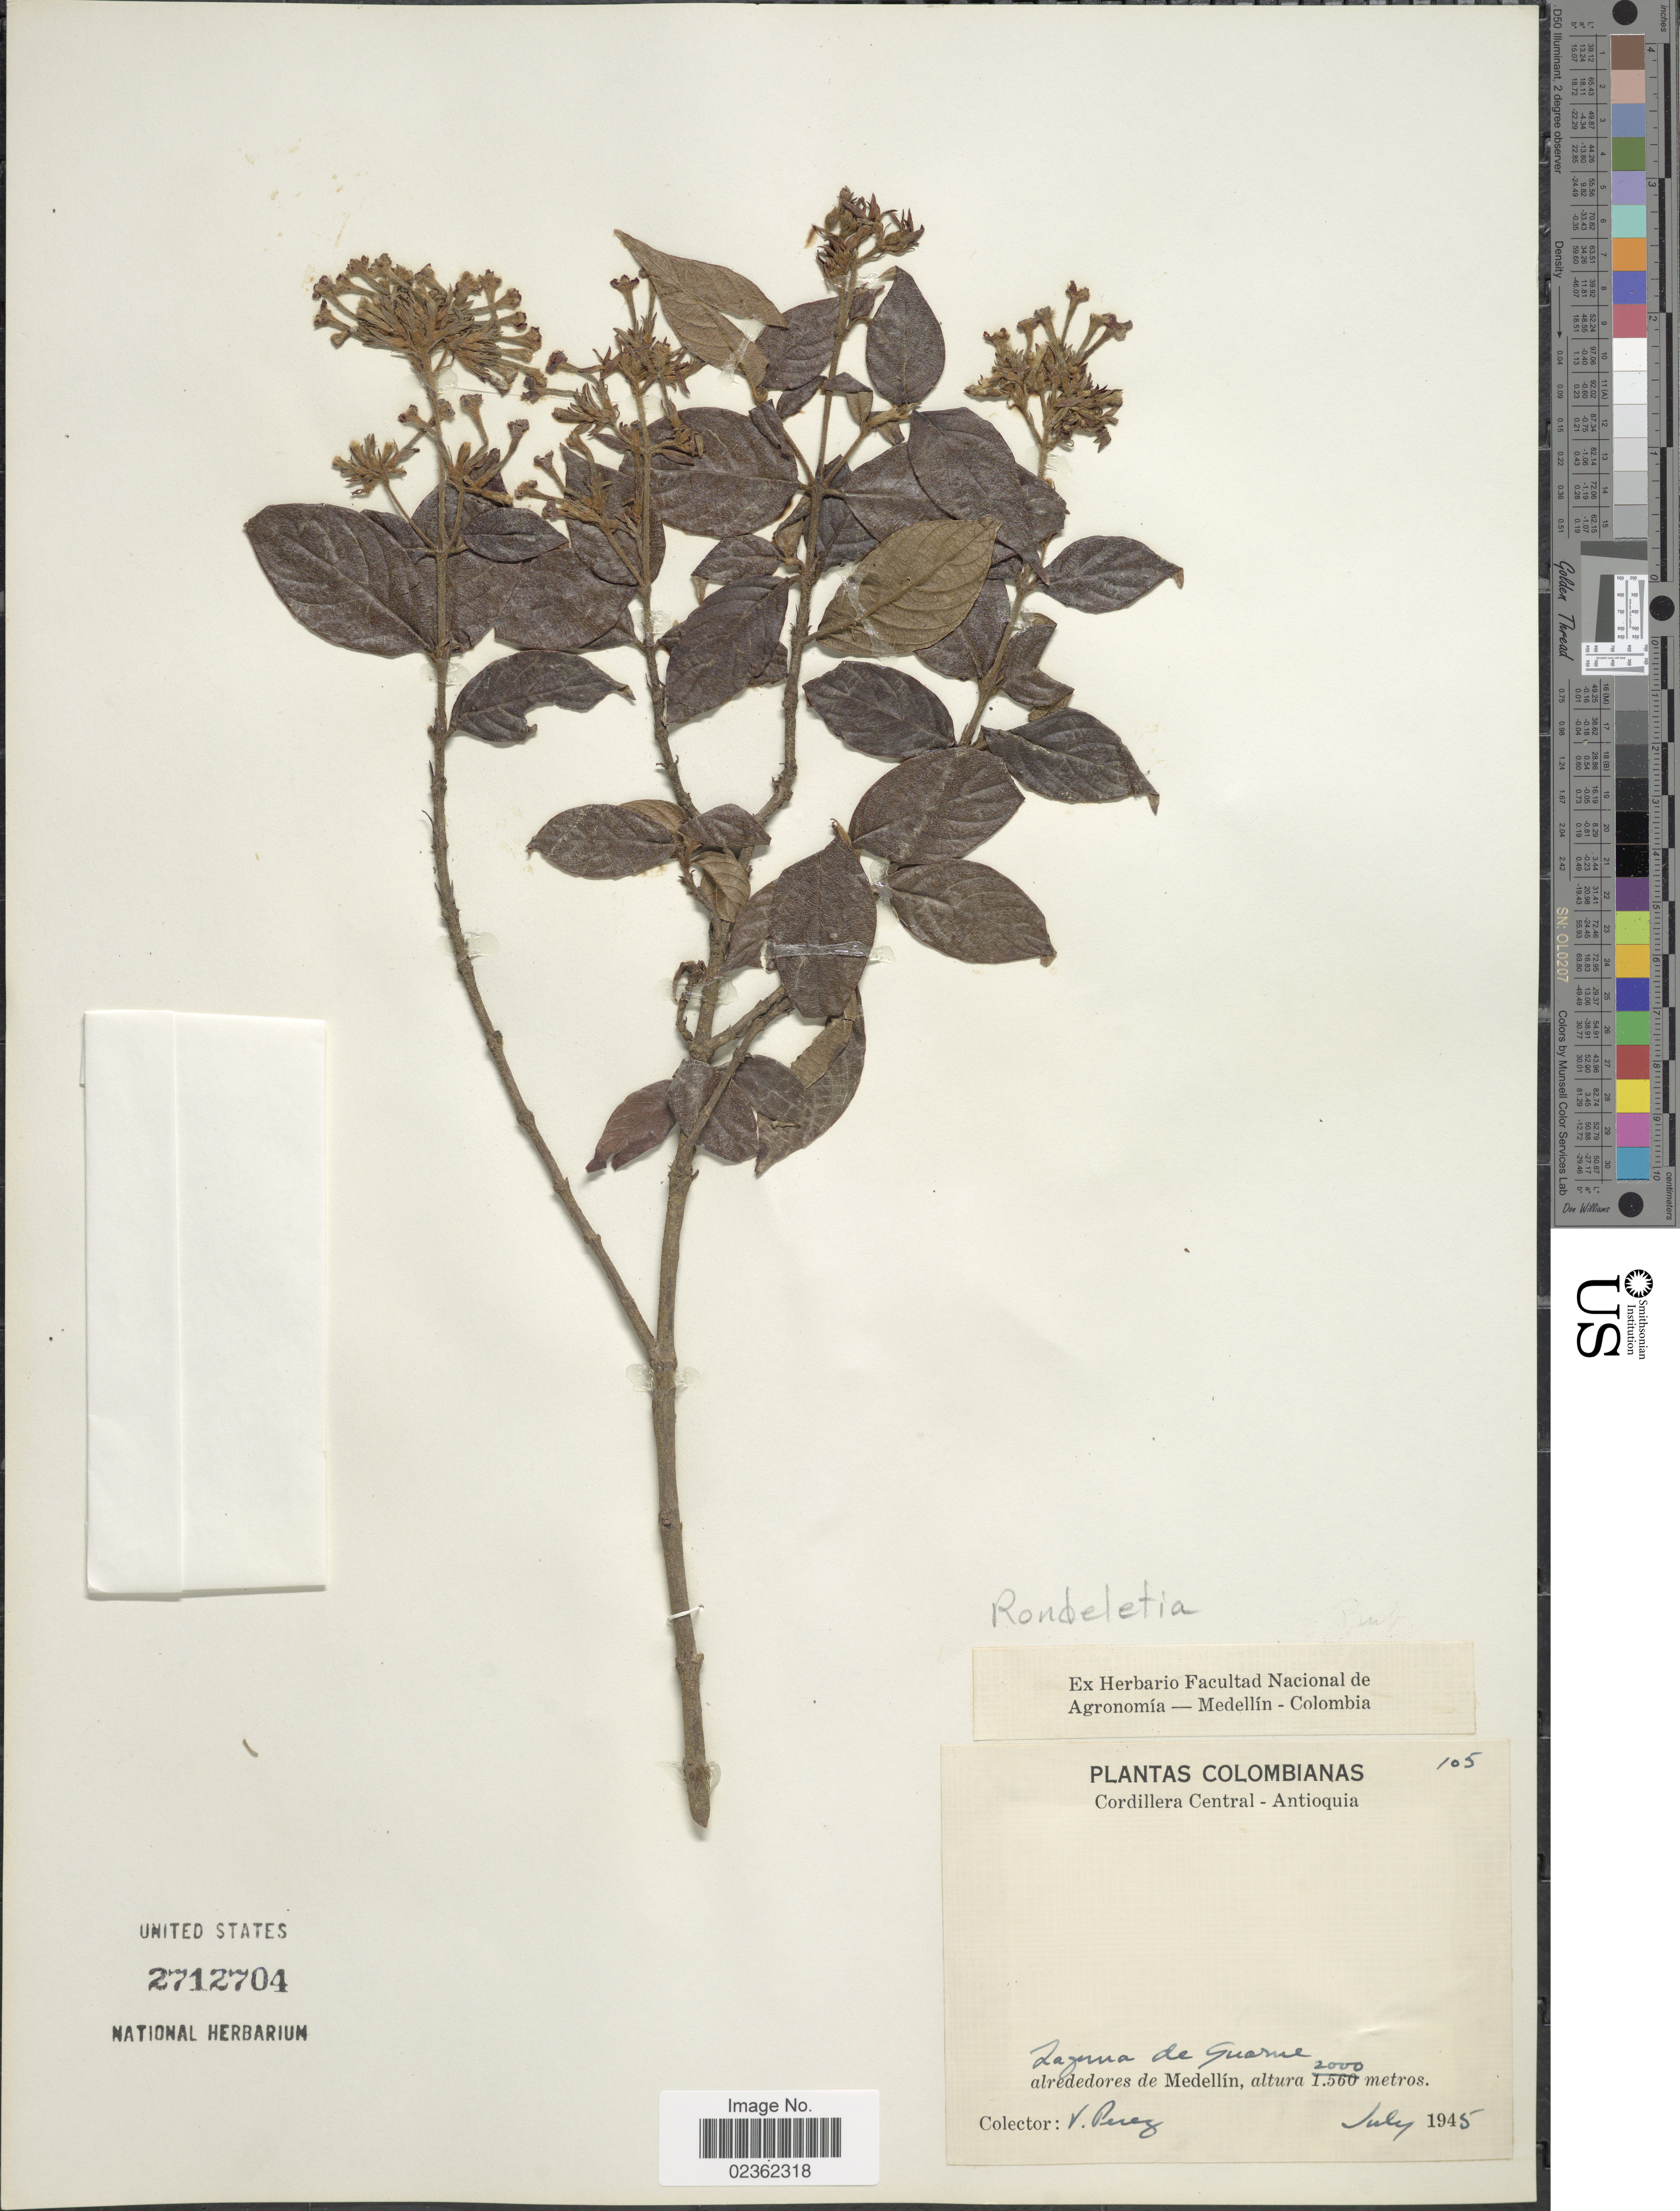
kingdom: Plantae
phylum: Tracheophyta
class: Magnoliopsida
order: Gentianales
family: Rubiaceae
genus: Rondeletia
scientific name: Rondeletia sp.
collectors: V. Perez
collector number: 105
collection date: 1945-07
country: Colombia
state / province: Antioquia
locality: Cordillera Central, Laguna de Guarne, alrededores de Medellin.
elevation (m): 2000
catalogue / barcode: US 2712704